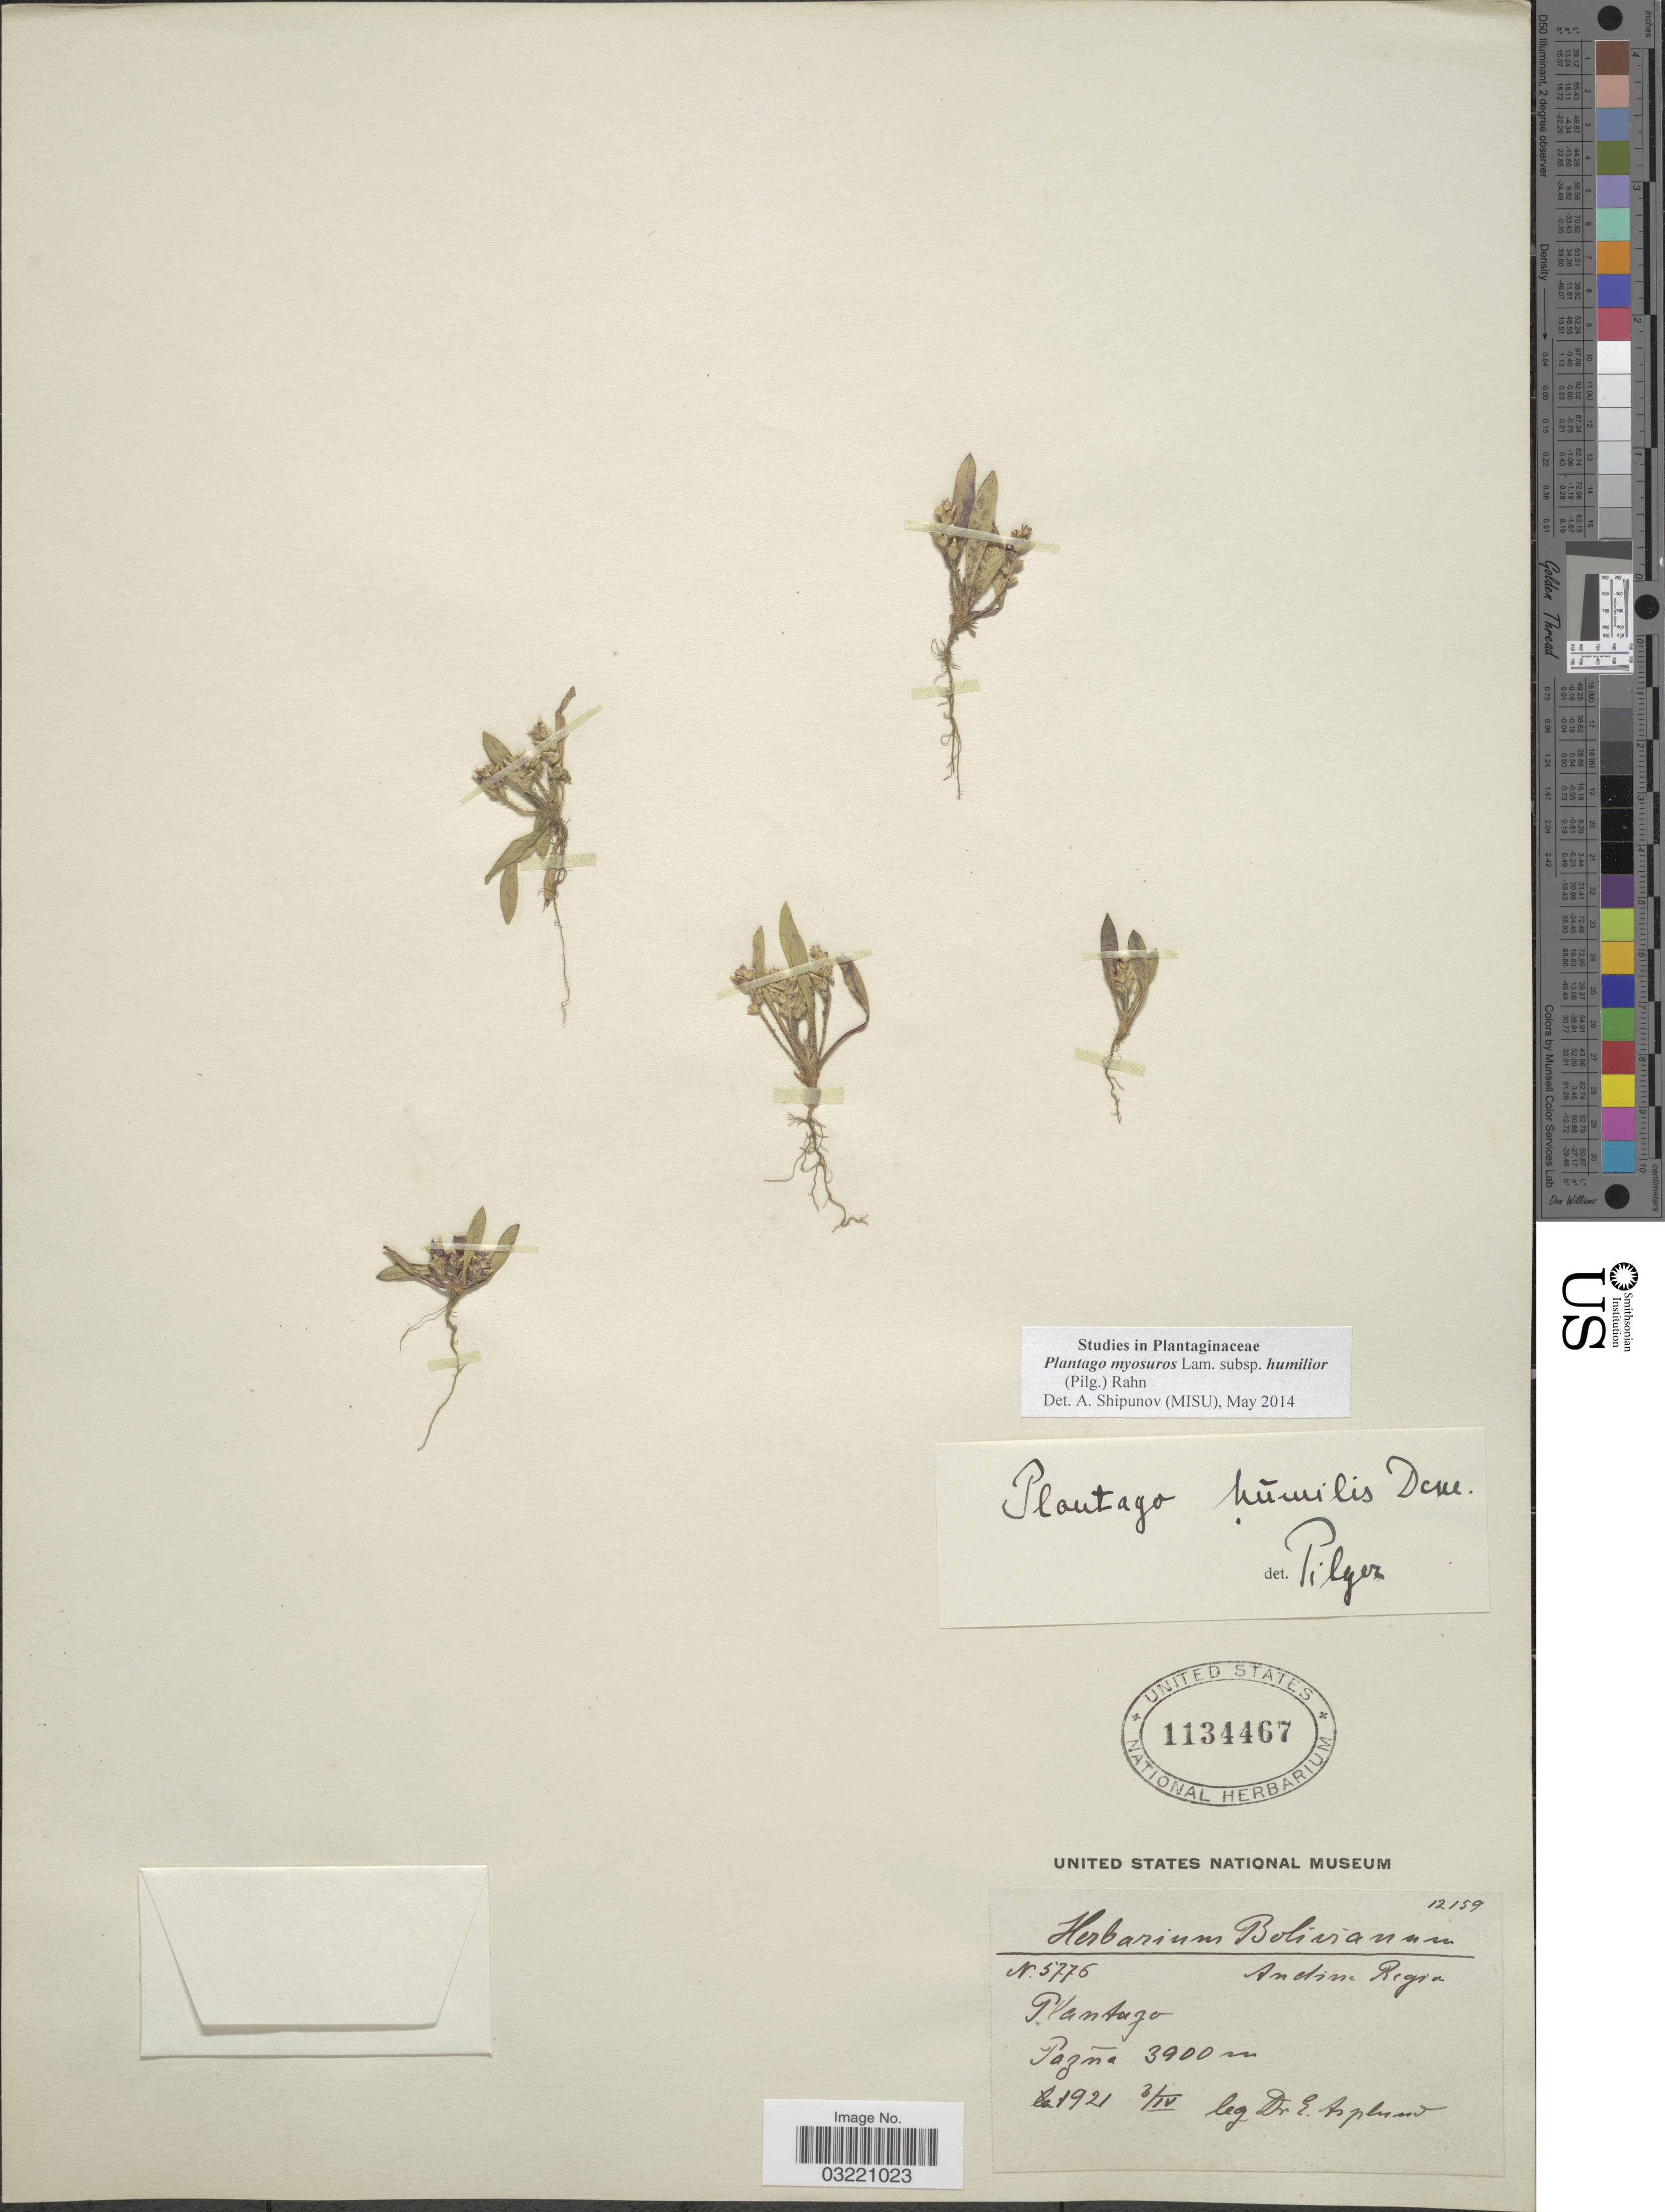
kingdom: Plantae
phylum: Tracheophyta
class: Magnoliopsida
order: Lamiales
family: Plantaginaceae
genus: Plantago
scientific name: Plantago myosuros subsp. humilior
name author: (Pilg.) Rahn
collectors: E. Asplund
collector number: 5776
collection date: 1921-04-03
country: Bolivia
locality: Andine Region. Pazna.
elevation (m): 3900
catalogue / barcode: US 1134467